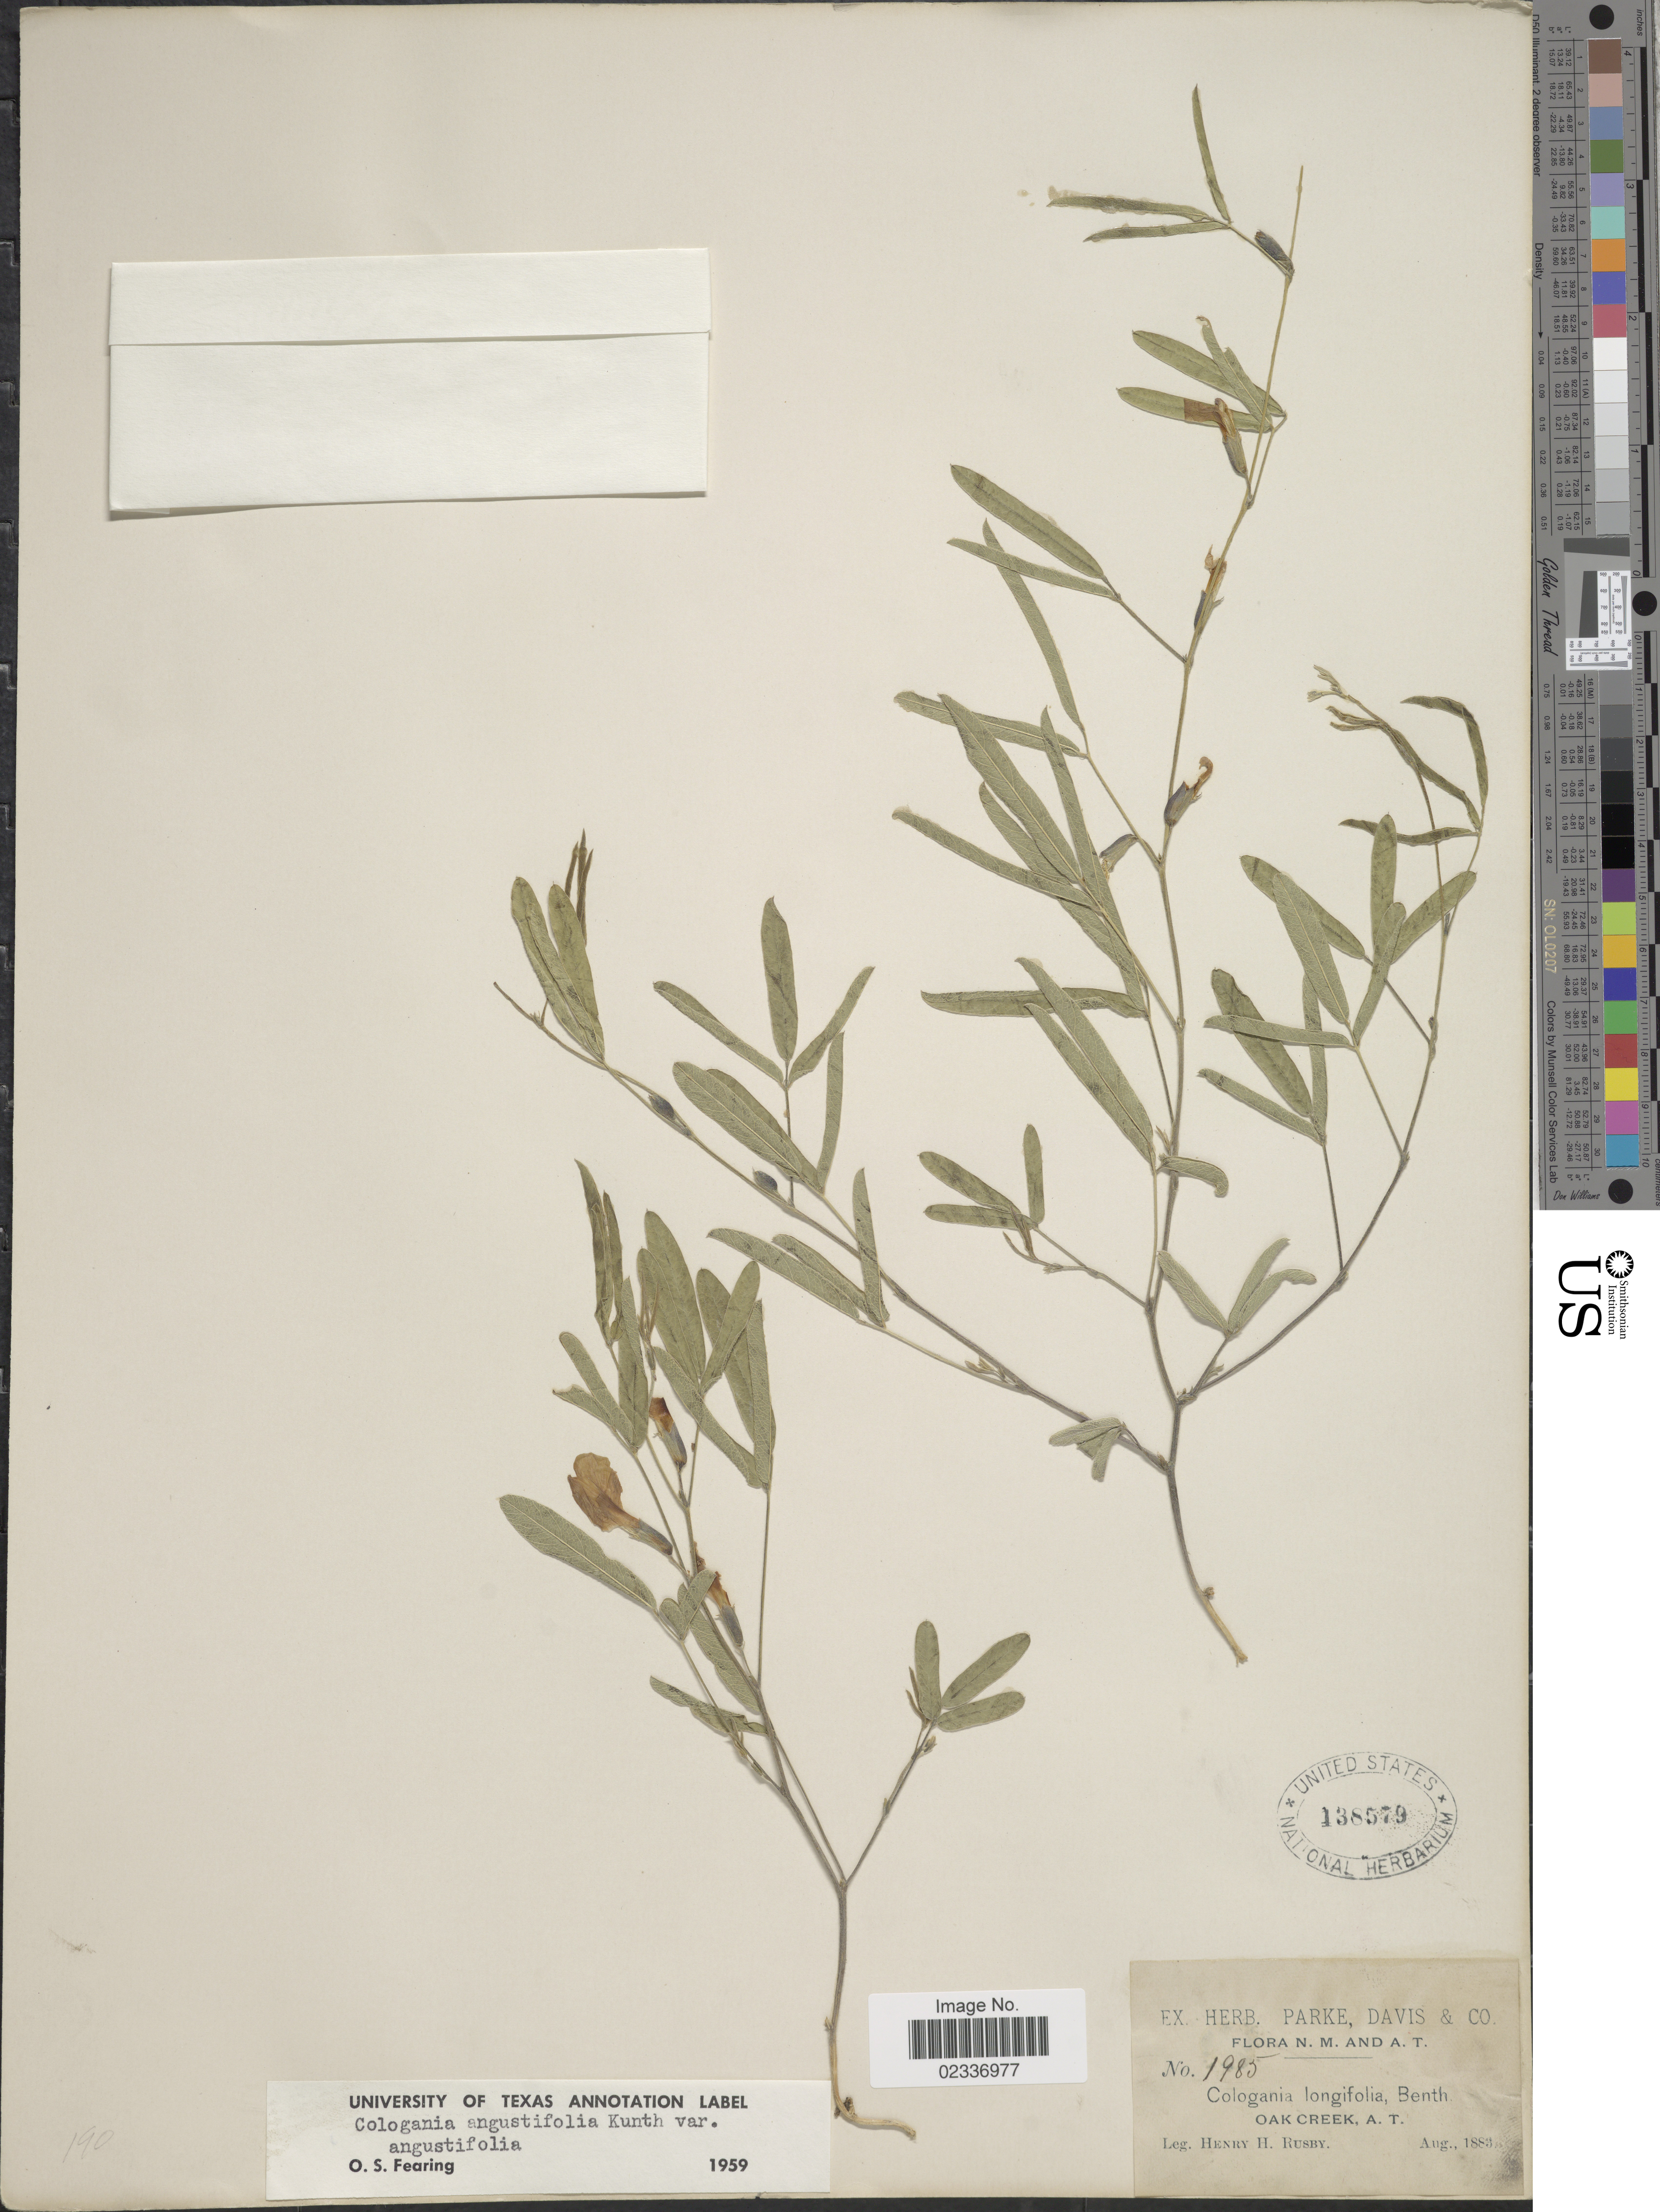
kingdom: Plantae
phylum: Tracheophyta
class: Magnoliopsida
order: Fabales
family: Fabaceae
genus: Cologania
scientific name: Cologania angustifolia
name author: Kunth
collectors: H. H. Rusby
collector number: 1985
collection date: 1883-08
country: United States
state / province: Arizona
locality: Oak Creek, A. T.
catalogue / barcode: US 138579